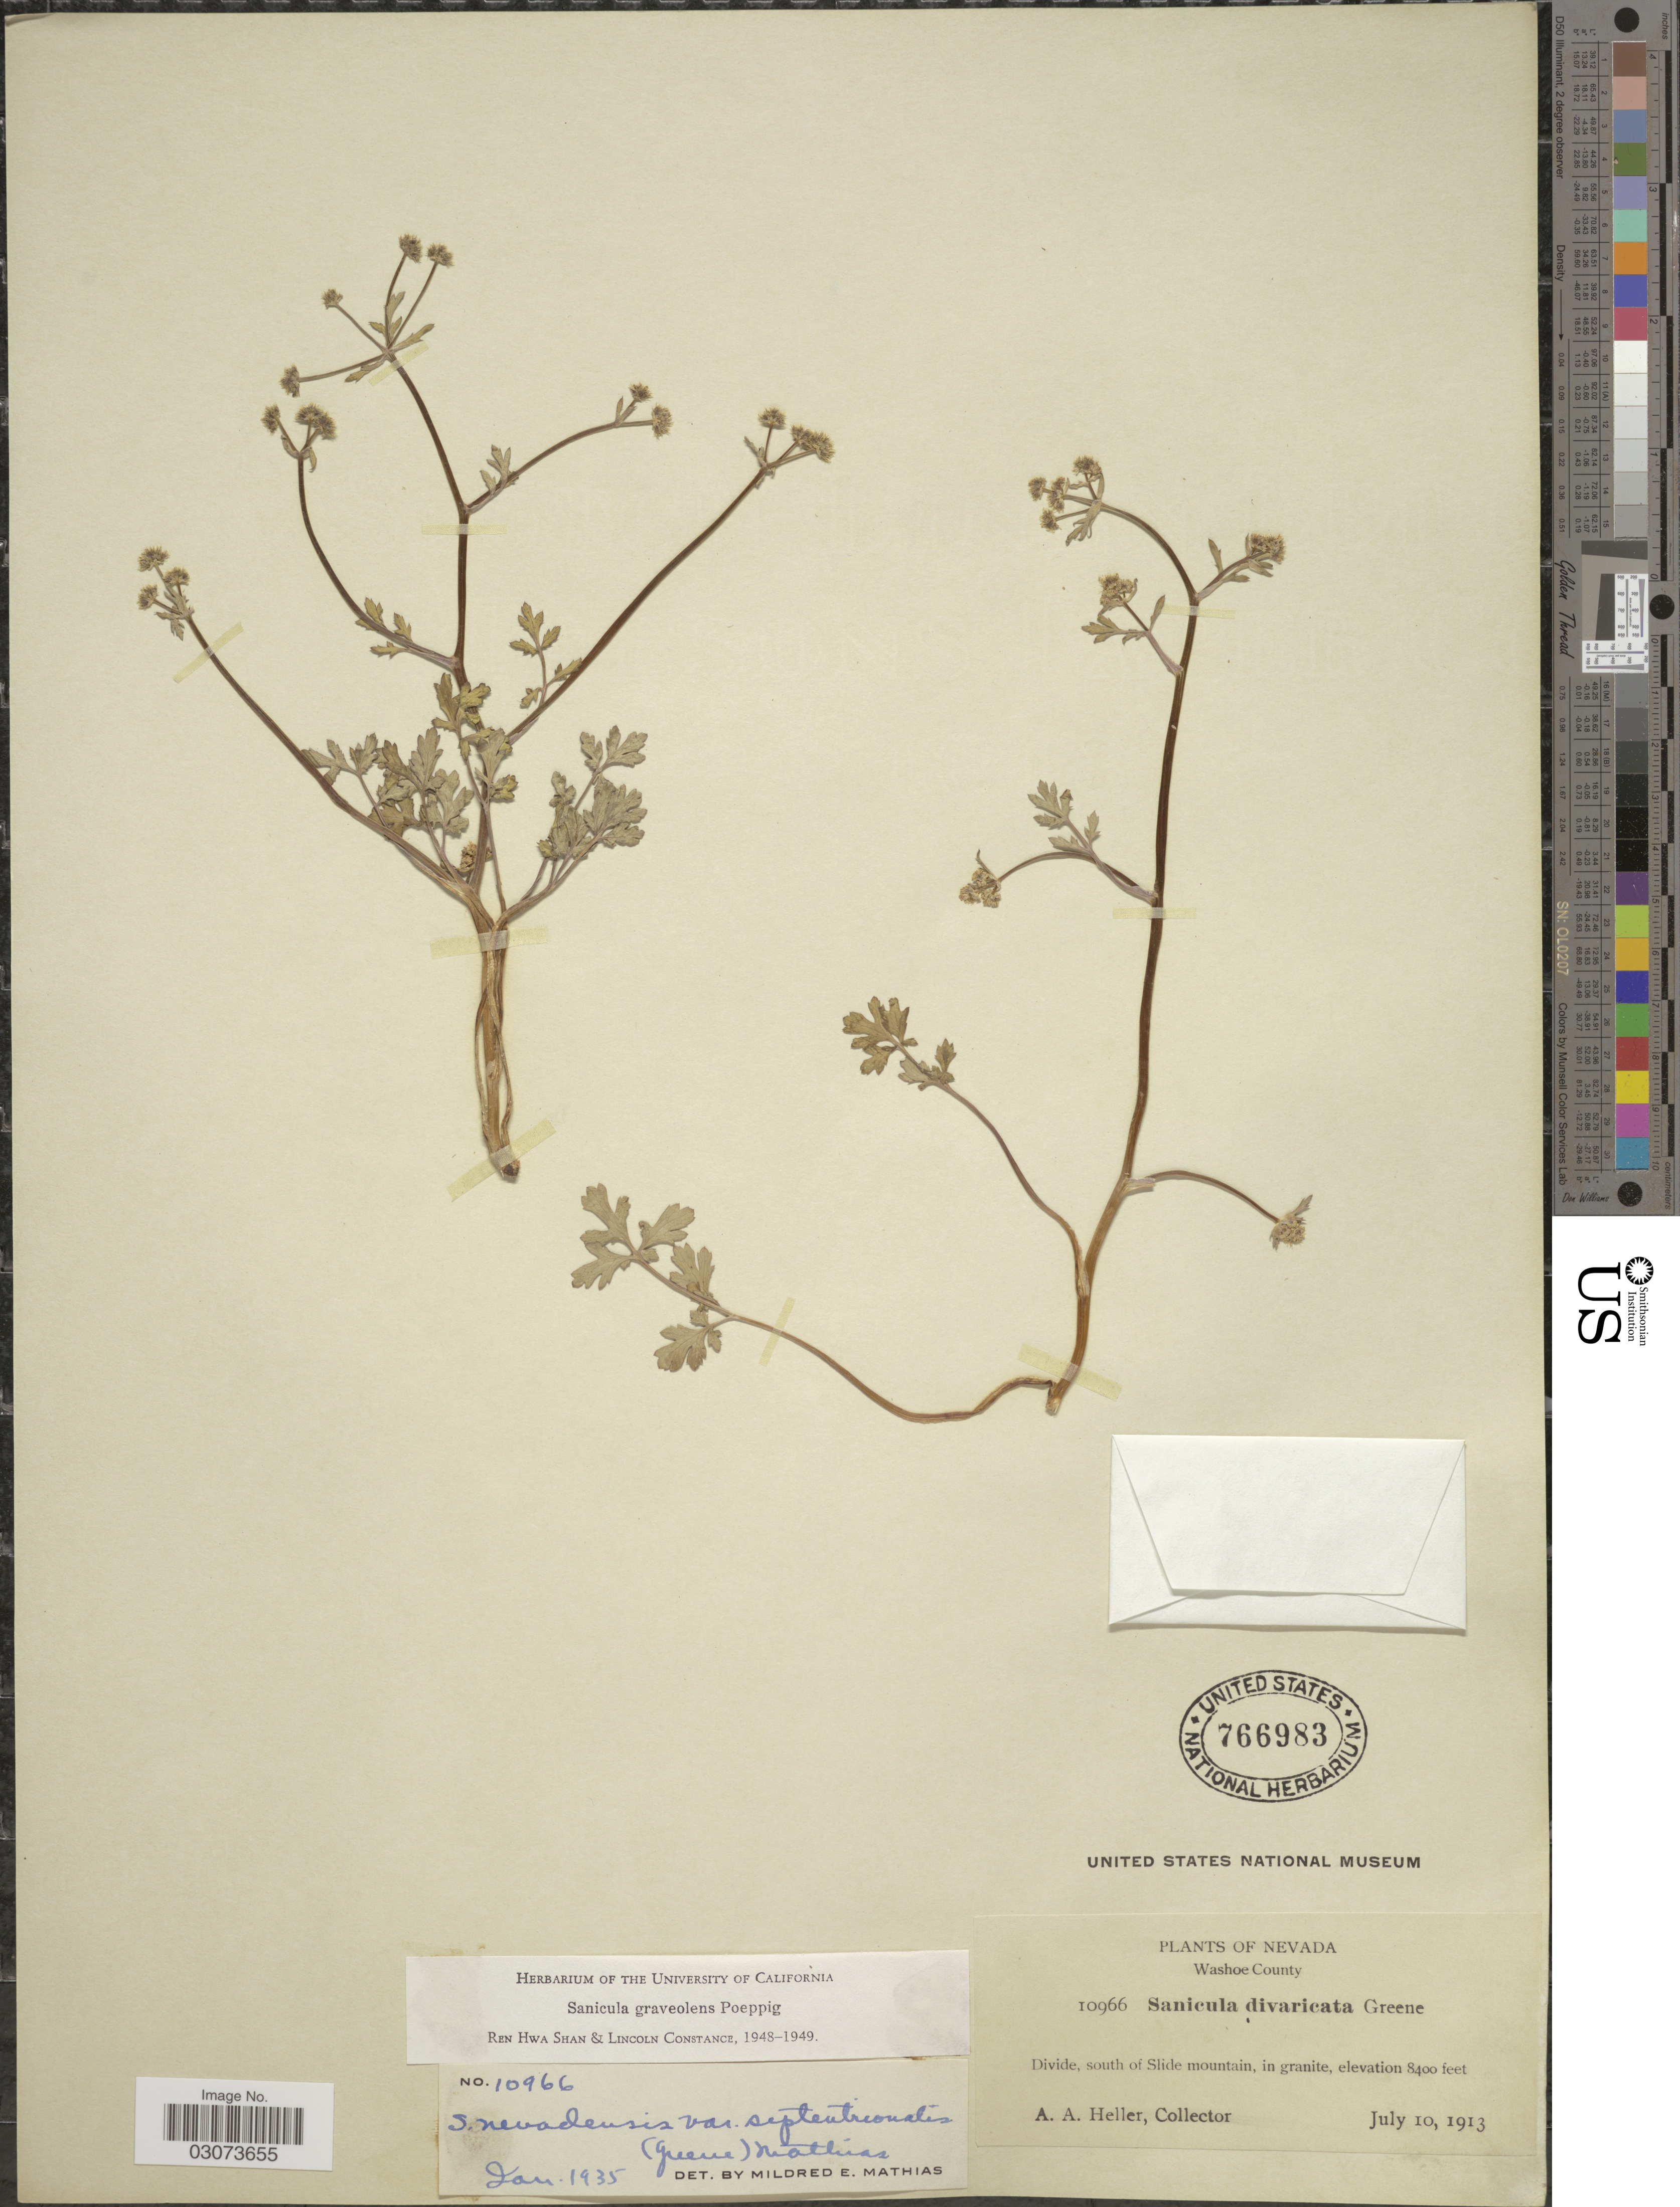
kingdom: Plantae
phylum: Tracheophyta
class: Magnoliopsida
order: Apiales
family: Apiaceae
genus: Sanicula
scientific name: Sanicula graveolens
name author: Poepp. ex DC.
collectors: A. A. Heller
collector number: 10966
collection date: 1913-07-10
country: United States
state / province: Nevada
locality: Washoe County. Divide, south of Slide mountain.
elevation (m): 2560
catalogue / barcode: US 766983